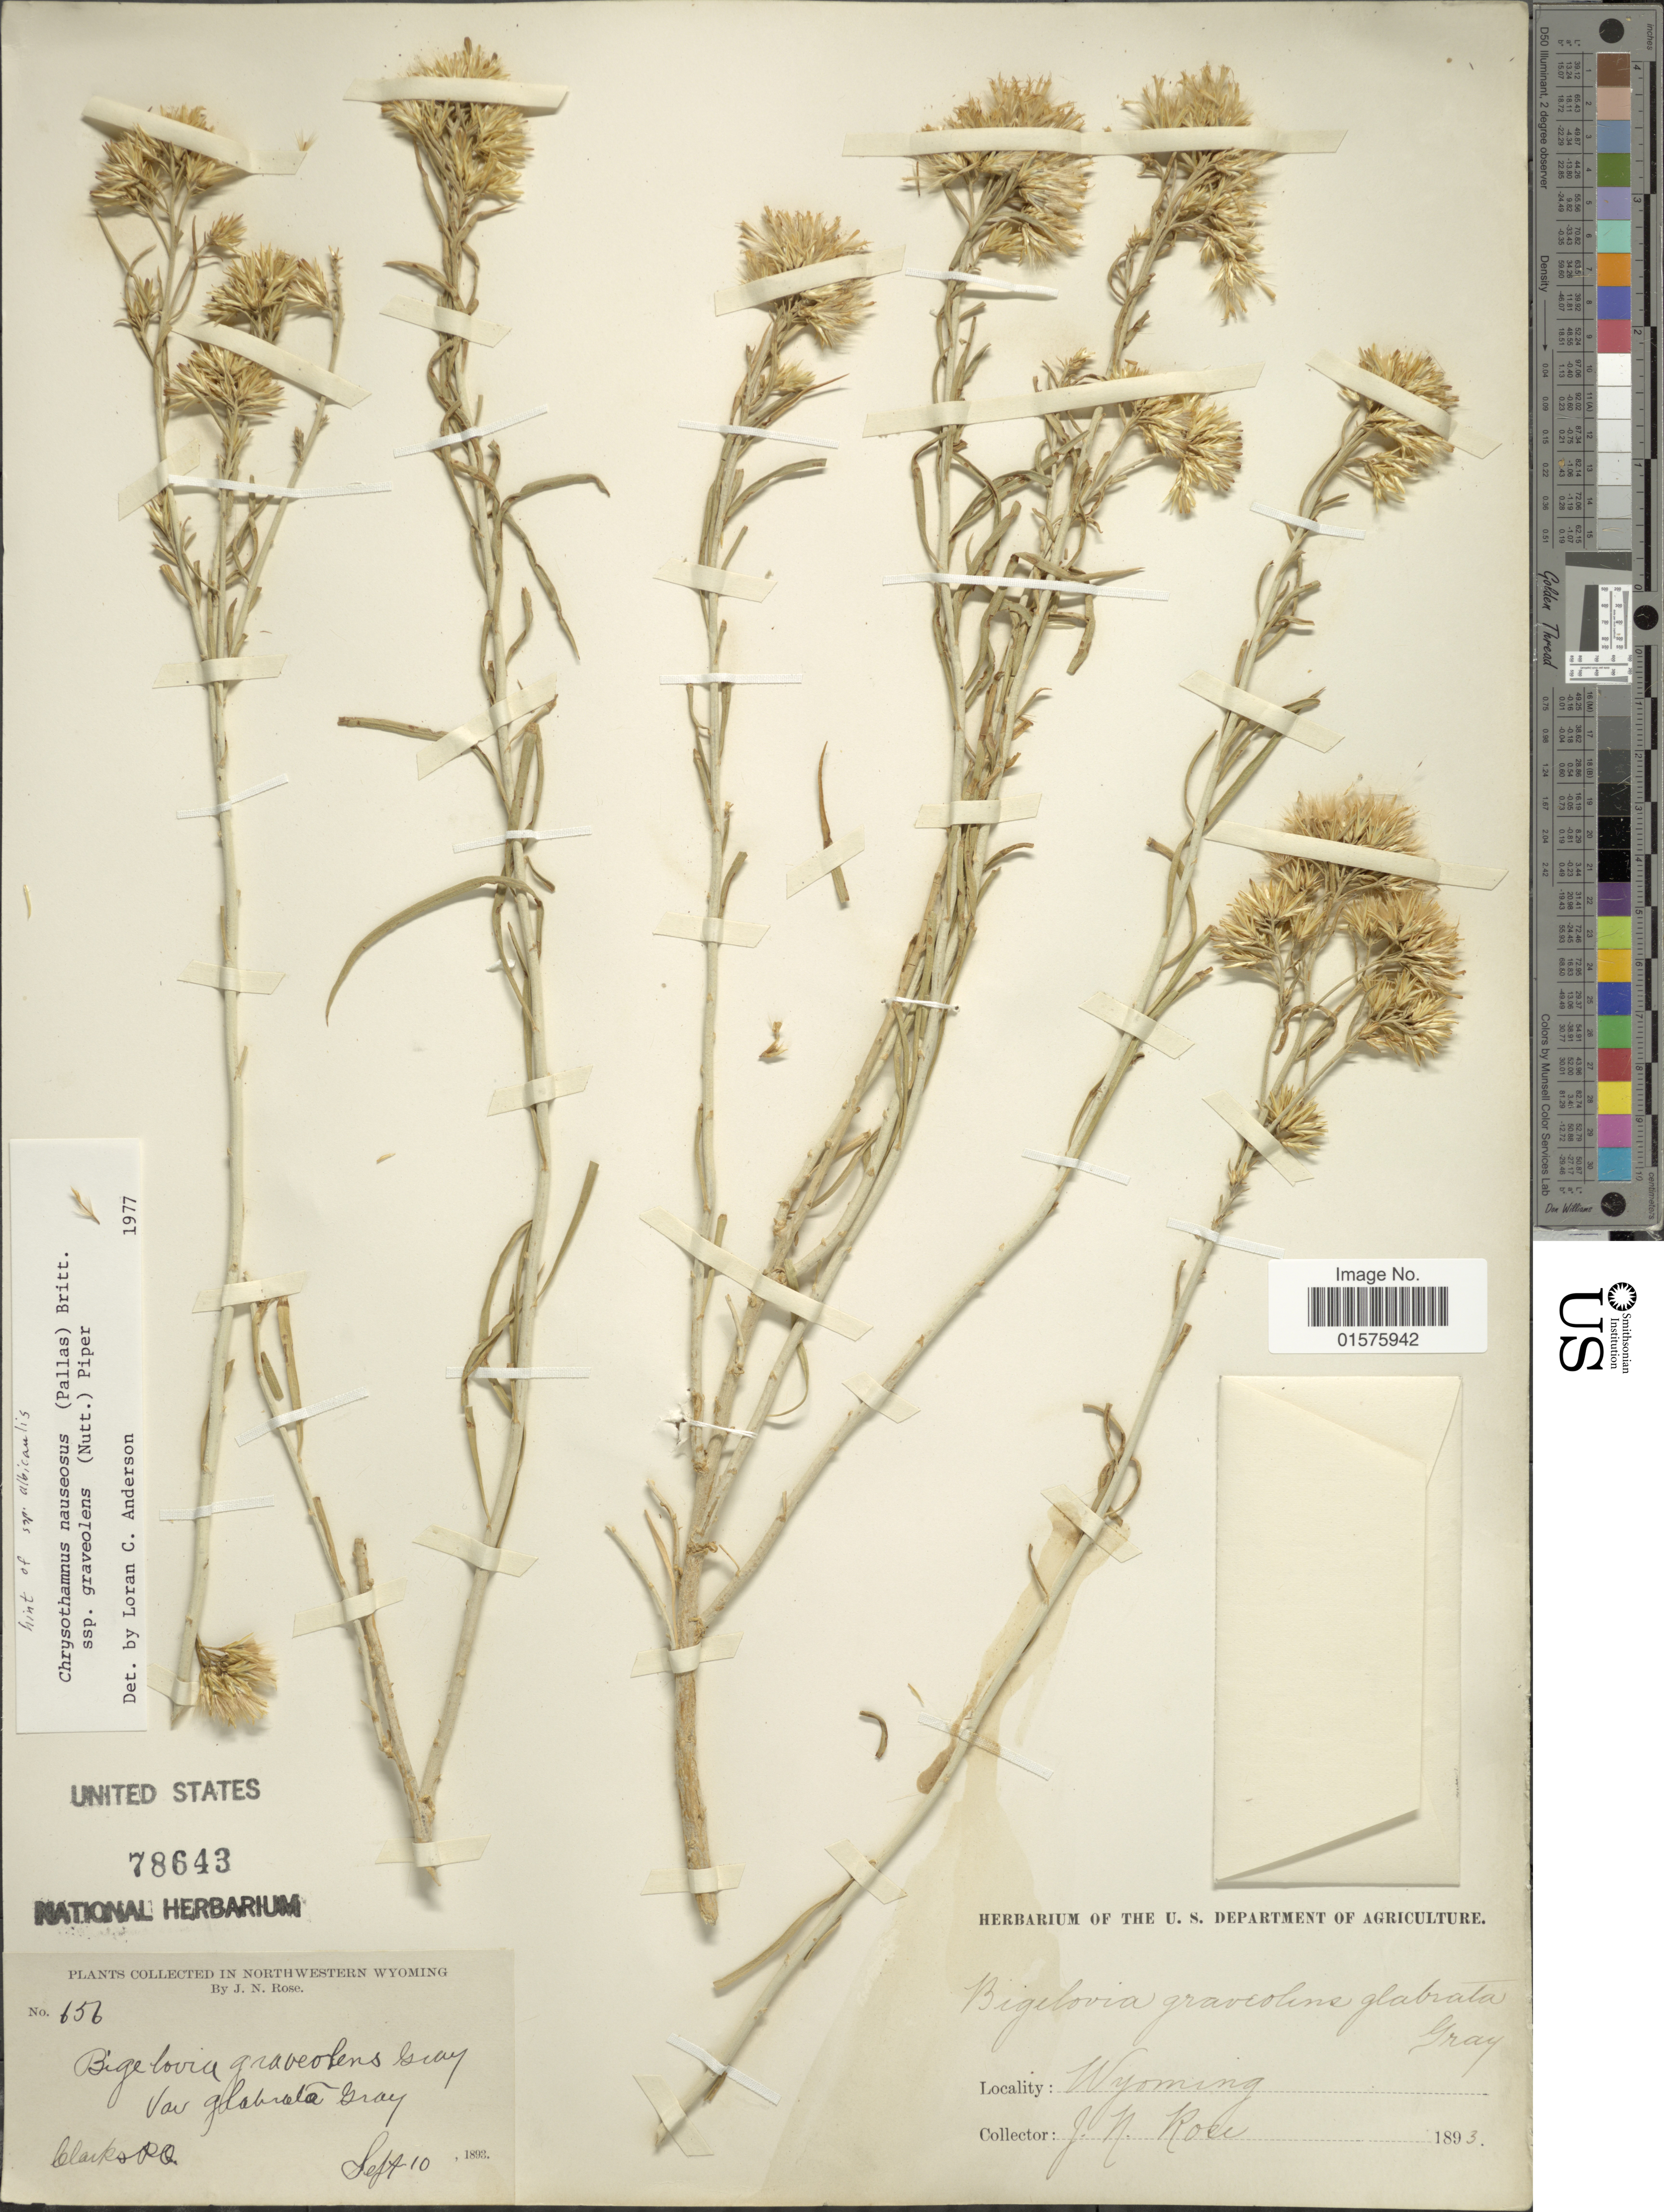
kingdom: Plantae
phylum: Tracheophyta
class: Magnoliopsida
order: Asterales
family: Asteraceae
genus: Ericameria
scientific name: Ericameria nauseosa var. graveolens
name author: (Nutt.) Reveal & Schuyler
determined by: Urbatsch, Lowell E., Curator (LSU), Louisiana State University (UNITED STATES)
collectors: J. N. Rose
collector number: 656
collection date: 1893-09-10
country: United States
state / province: Wyoming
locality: Northwestern Wyoming, Calrks Co.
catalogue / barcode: US 78643